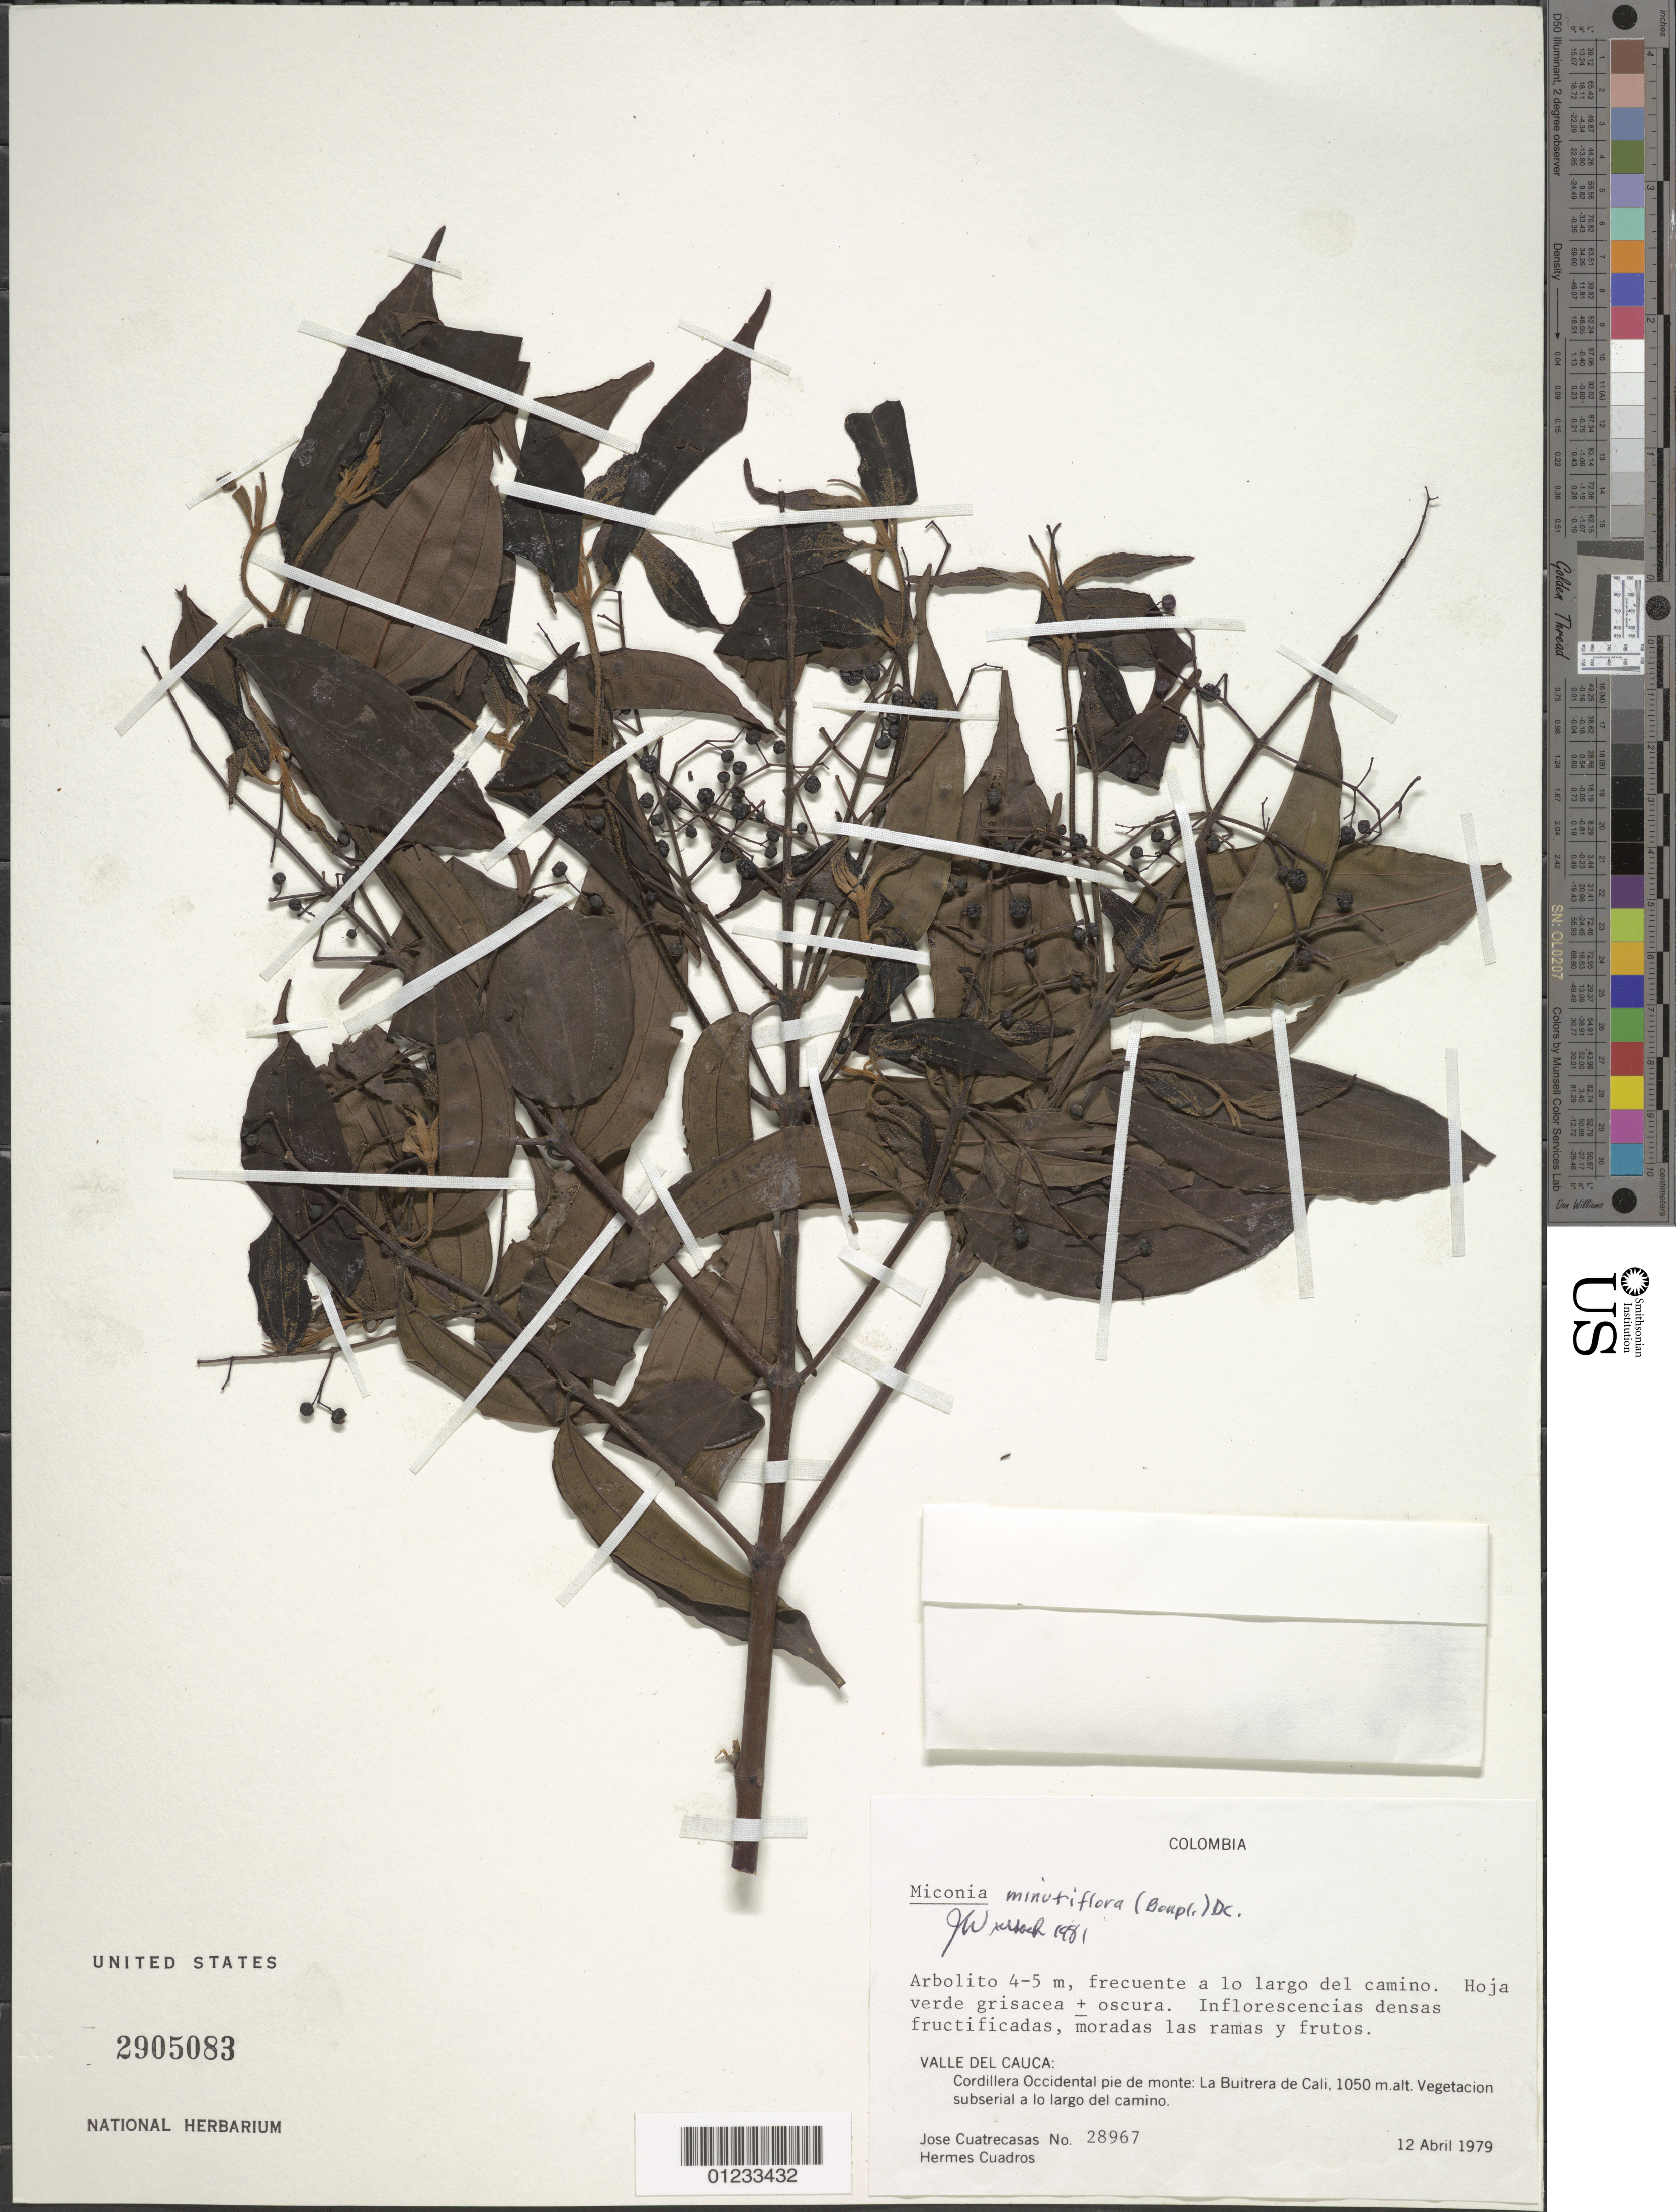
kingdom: Plantae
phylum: Tracheophyta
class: Magnoliopsida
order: Myrtales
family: Melastomataceae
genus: Miconia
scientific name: Miconia minutiflora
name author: (Bonpl.) DC.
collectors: J. Cuatrecasas & H. Cuadros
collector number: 28967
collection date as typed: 12 Apr 1979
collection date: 1979-04-12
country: Colombia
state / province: Valle del Cauca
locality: Cordillera Occidental pie de monte: La Buitrera de Cali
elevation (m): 1050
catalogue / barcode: US 2905083